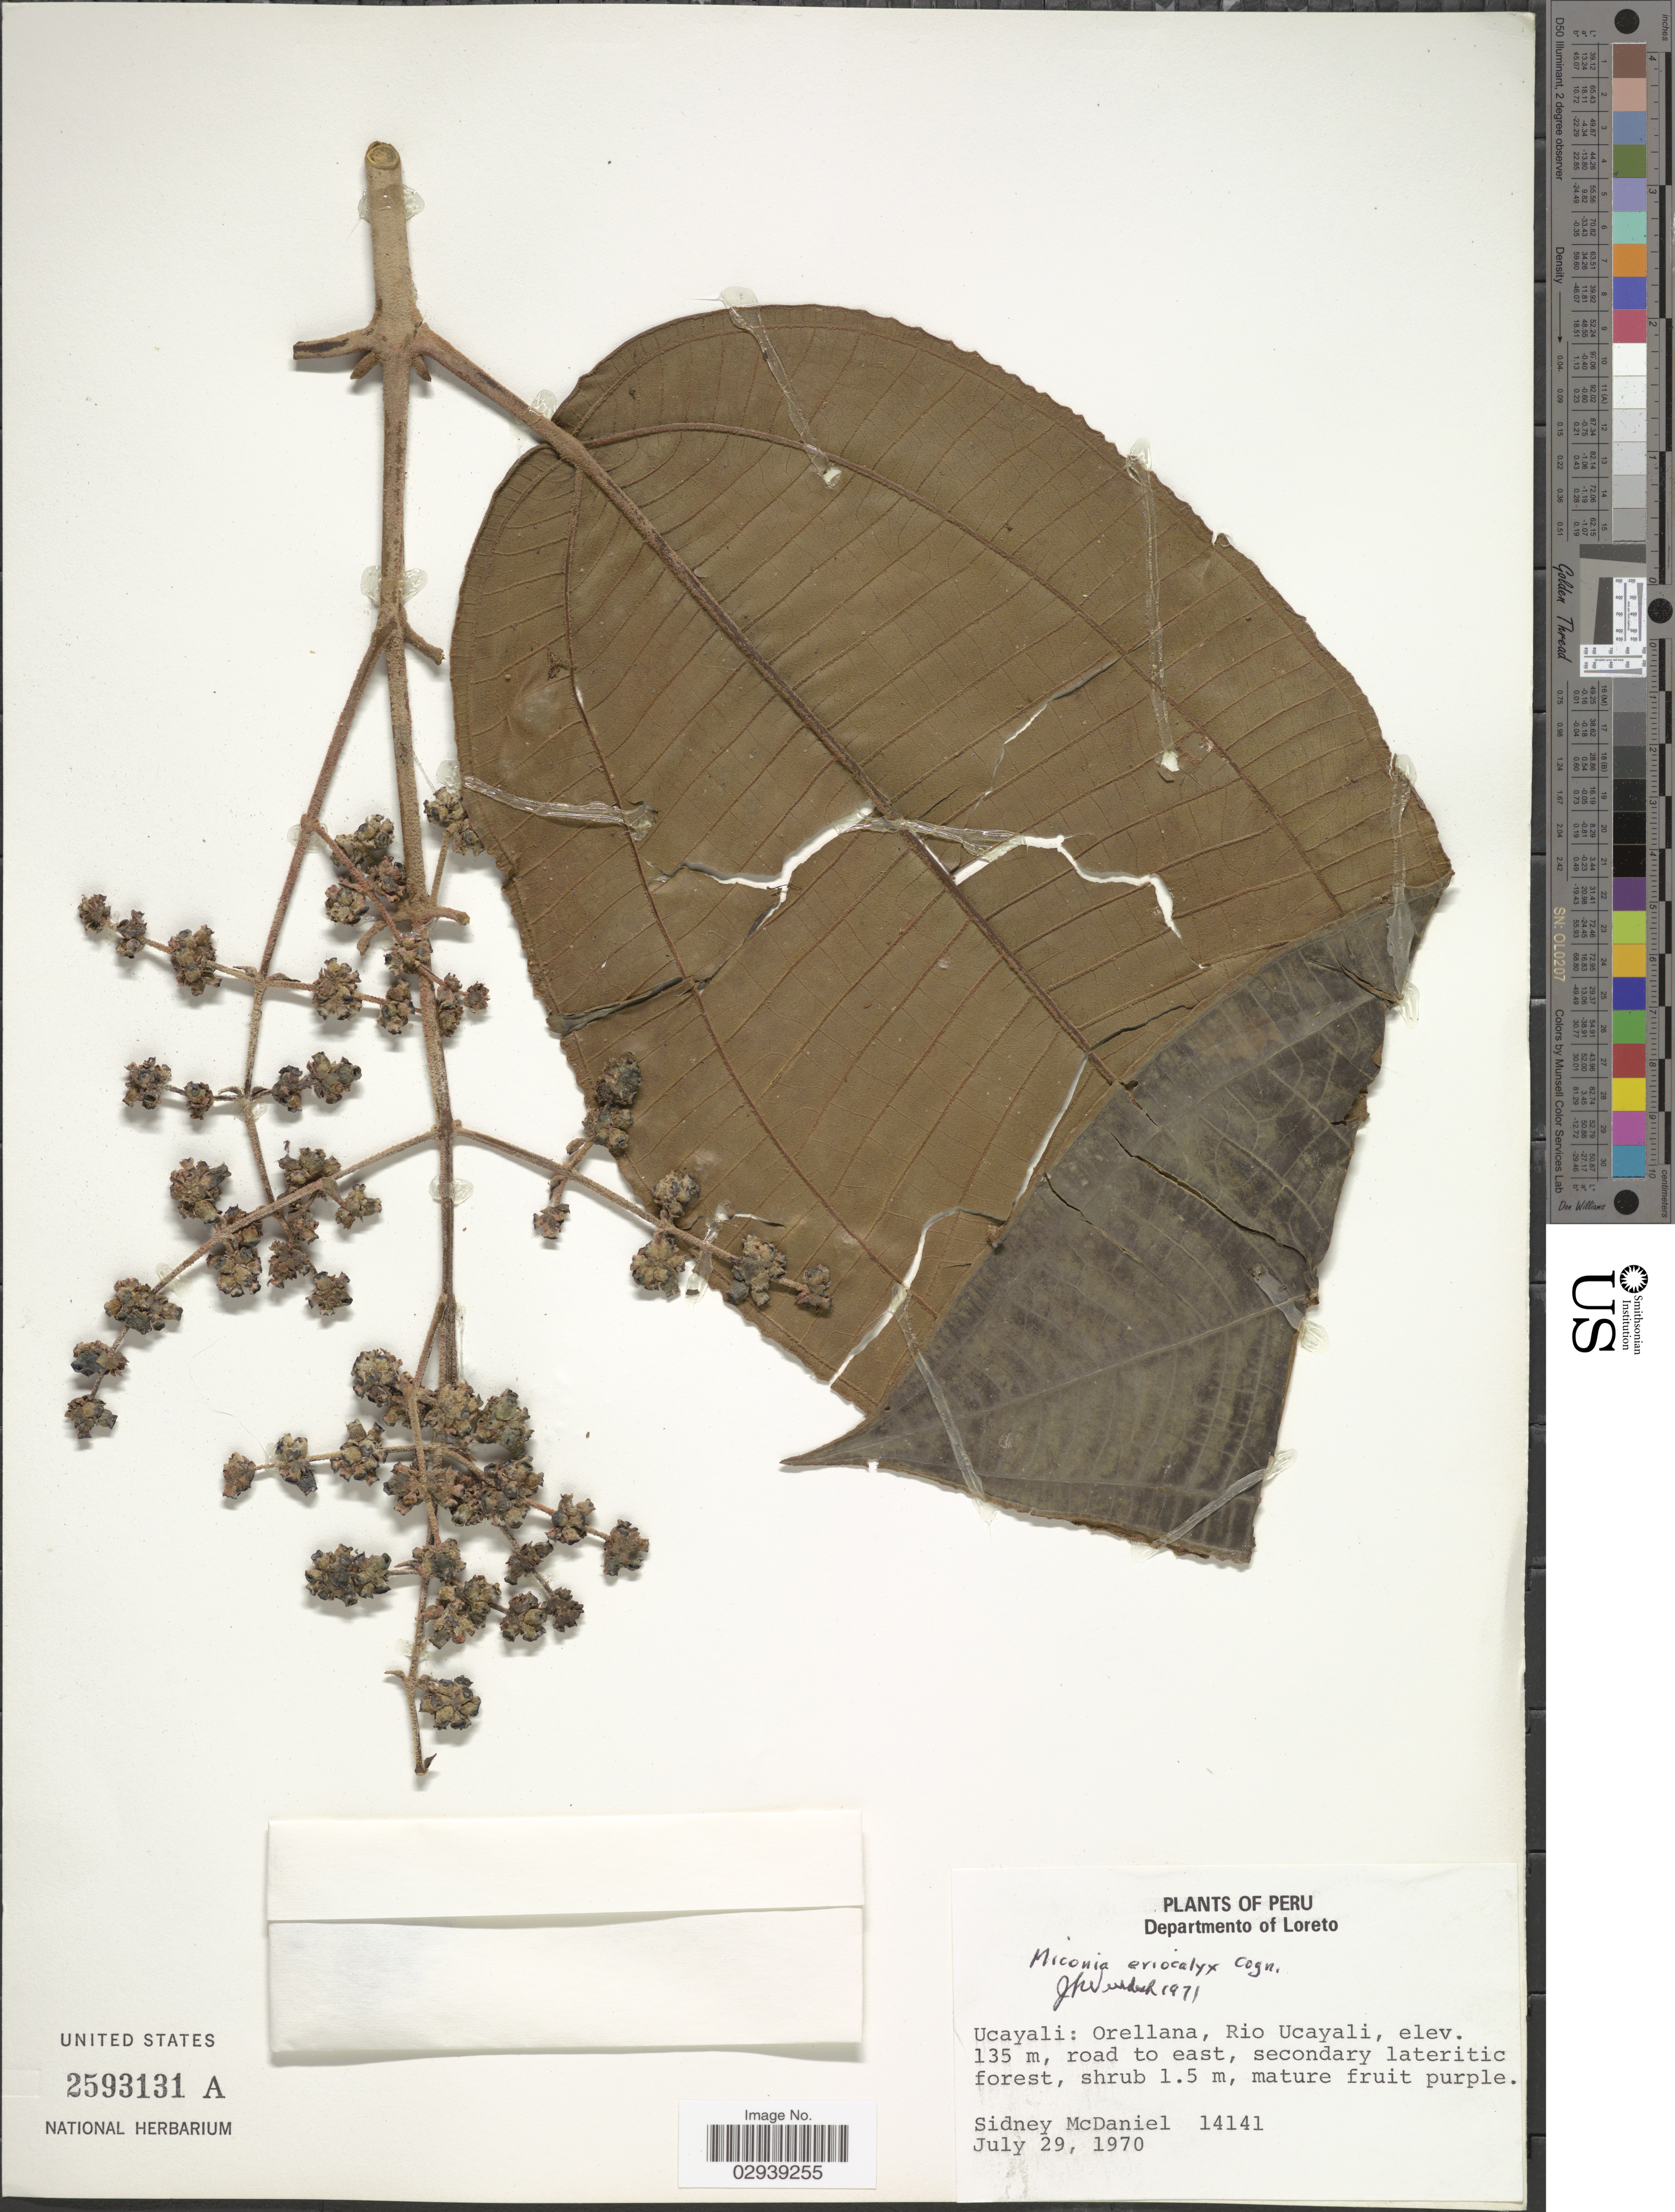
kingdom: Plantae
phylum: Tracheophyta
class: Magnoliopsida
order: Myrtales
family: Melastomataceae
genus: Miconia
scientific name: Miconia eriocalyx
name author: Cogn.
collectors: S. McDaniel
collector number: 14141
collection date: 1970-07-29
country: Peru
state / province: Ucayali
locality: Departamento of Loreto. Ucayali: Orellana, Rio Ucayali.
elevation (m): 135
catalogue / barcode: US 2593131A